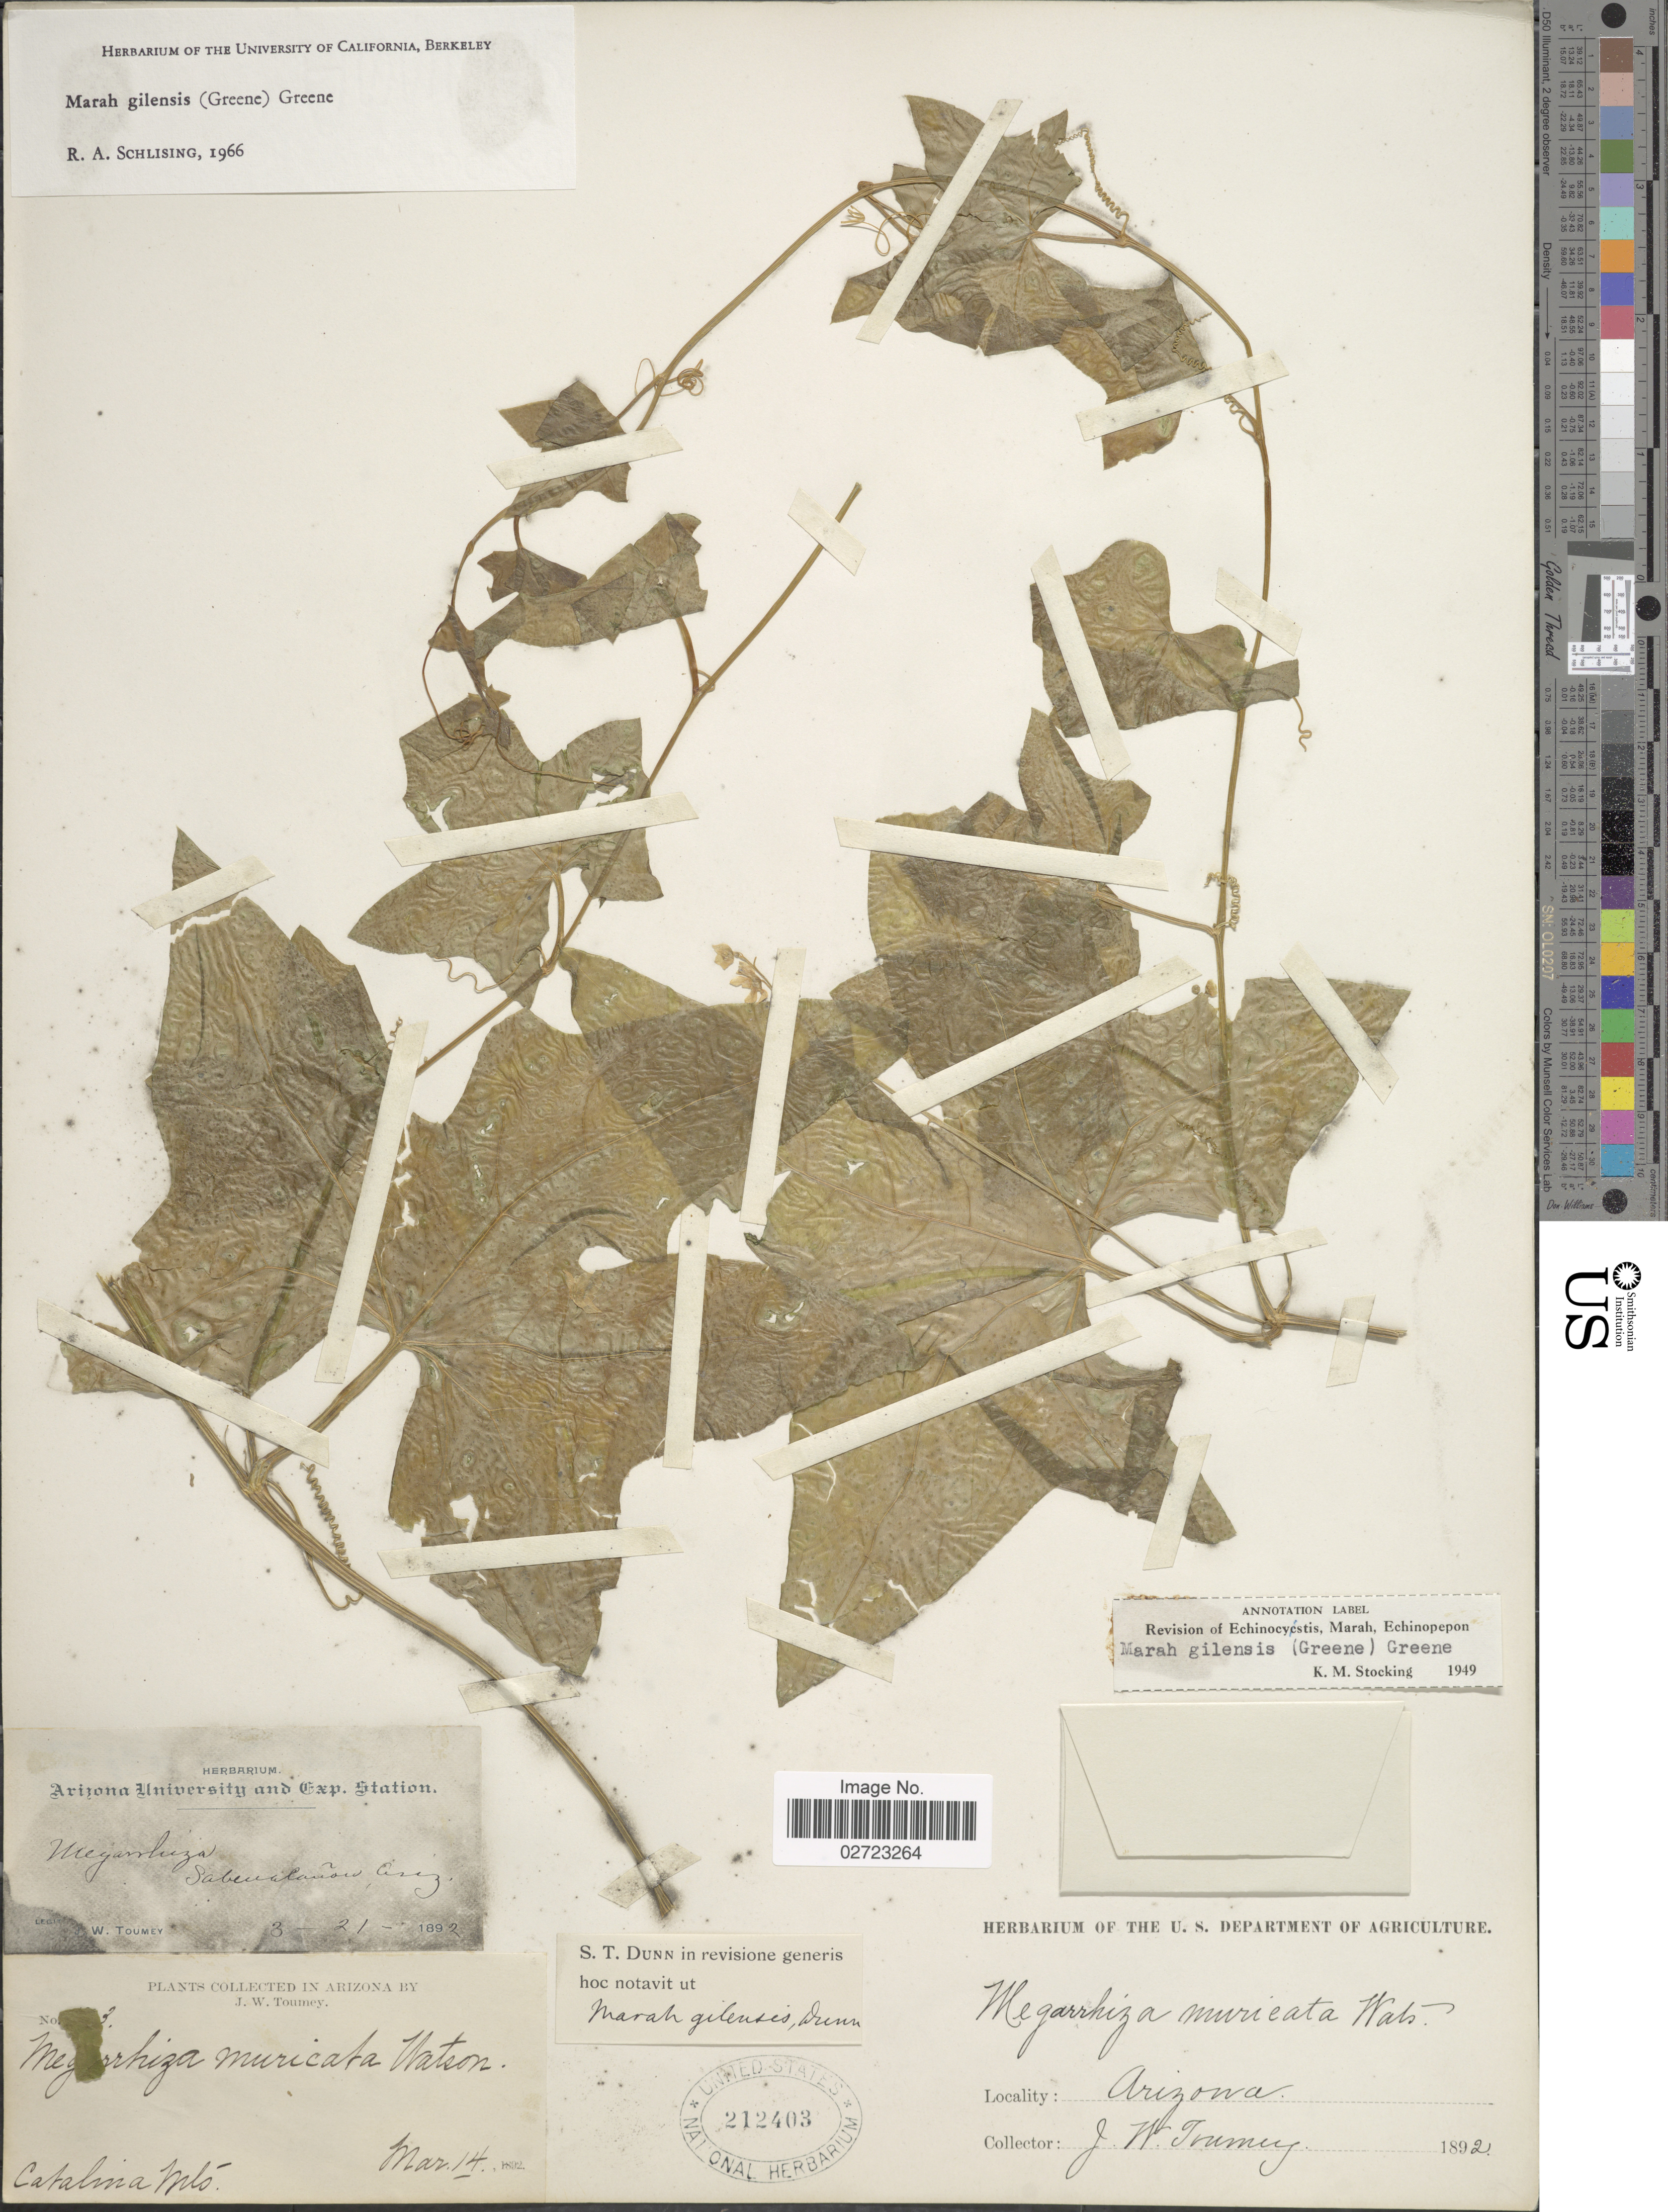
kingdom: Plantae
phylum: Tracheophyta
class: Magnoliopsida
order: Cucurbitales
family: Cucurbitaceae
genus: Marah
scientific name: Marah gilensis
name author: (Greene) Greene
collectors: J. W. Toumey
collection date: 1892-03-14/1892-03-21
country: United States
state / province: Arizona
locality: Sabino Cañon, Catalina Mts.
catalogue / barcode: US 212403